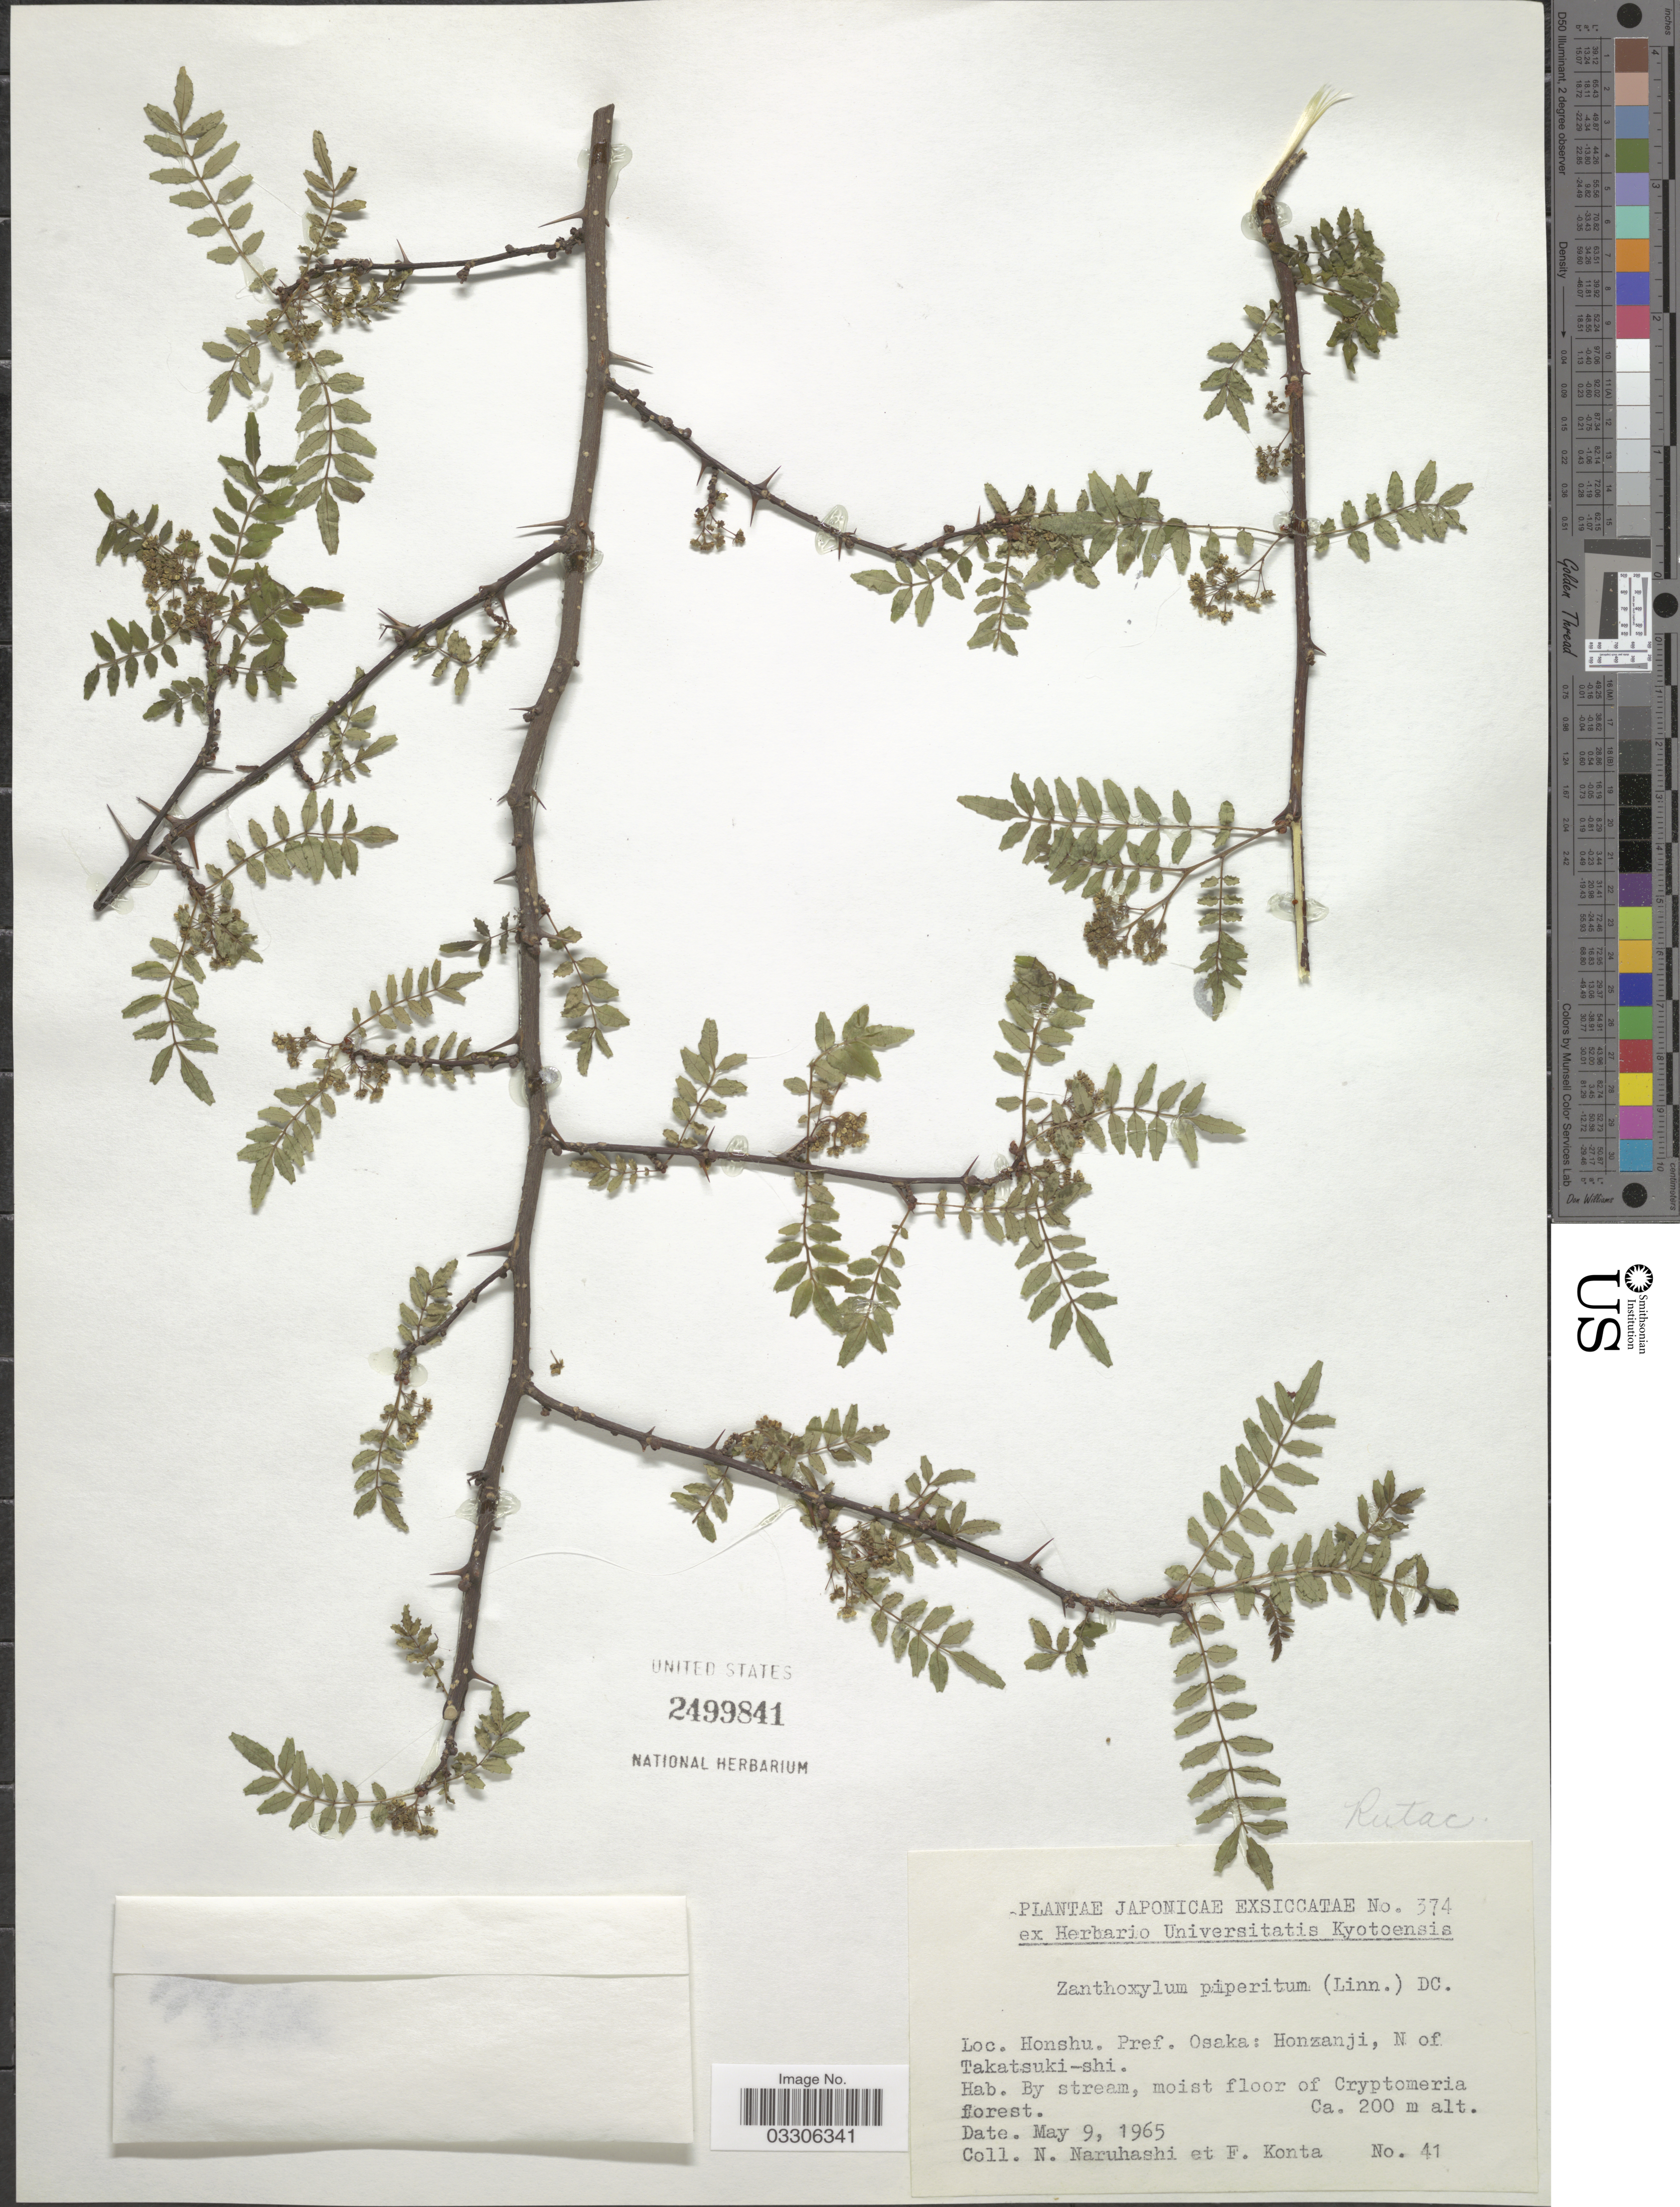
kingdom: Plantae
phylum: Tracheophyta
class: Magnoliopsida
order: Sapindales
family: Rutaceae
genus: Zanthoxylum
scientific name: Zanthoxylum piperitum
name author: DC.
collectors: N. Naruhashi & F. Konta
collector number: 41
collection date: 1965-05-09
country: Japan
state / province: Osaka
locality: Honshu. Pref. Osaka: Honzanji, N of Takatsuki-shi.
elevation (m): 200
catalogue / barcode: US 2499841